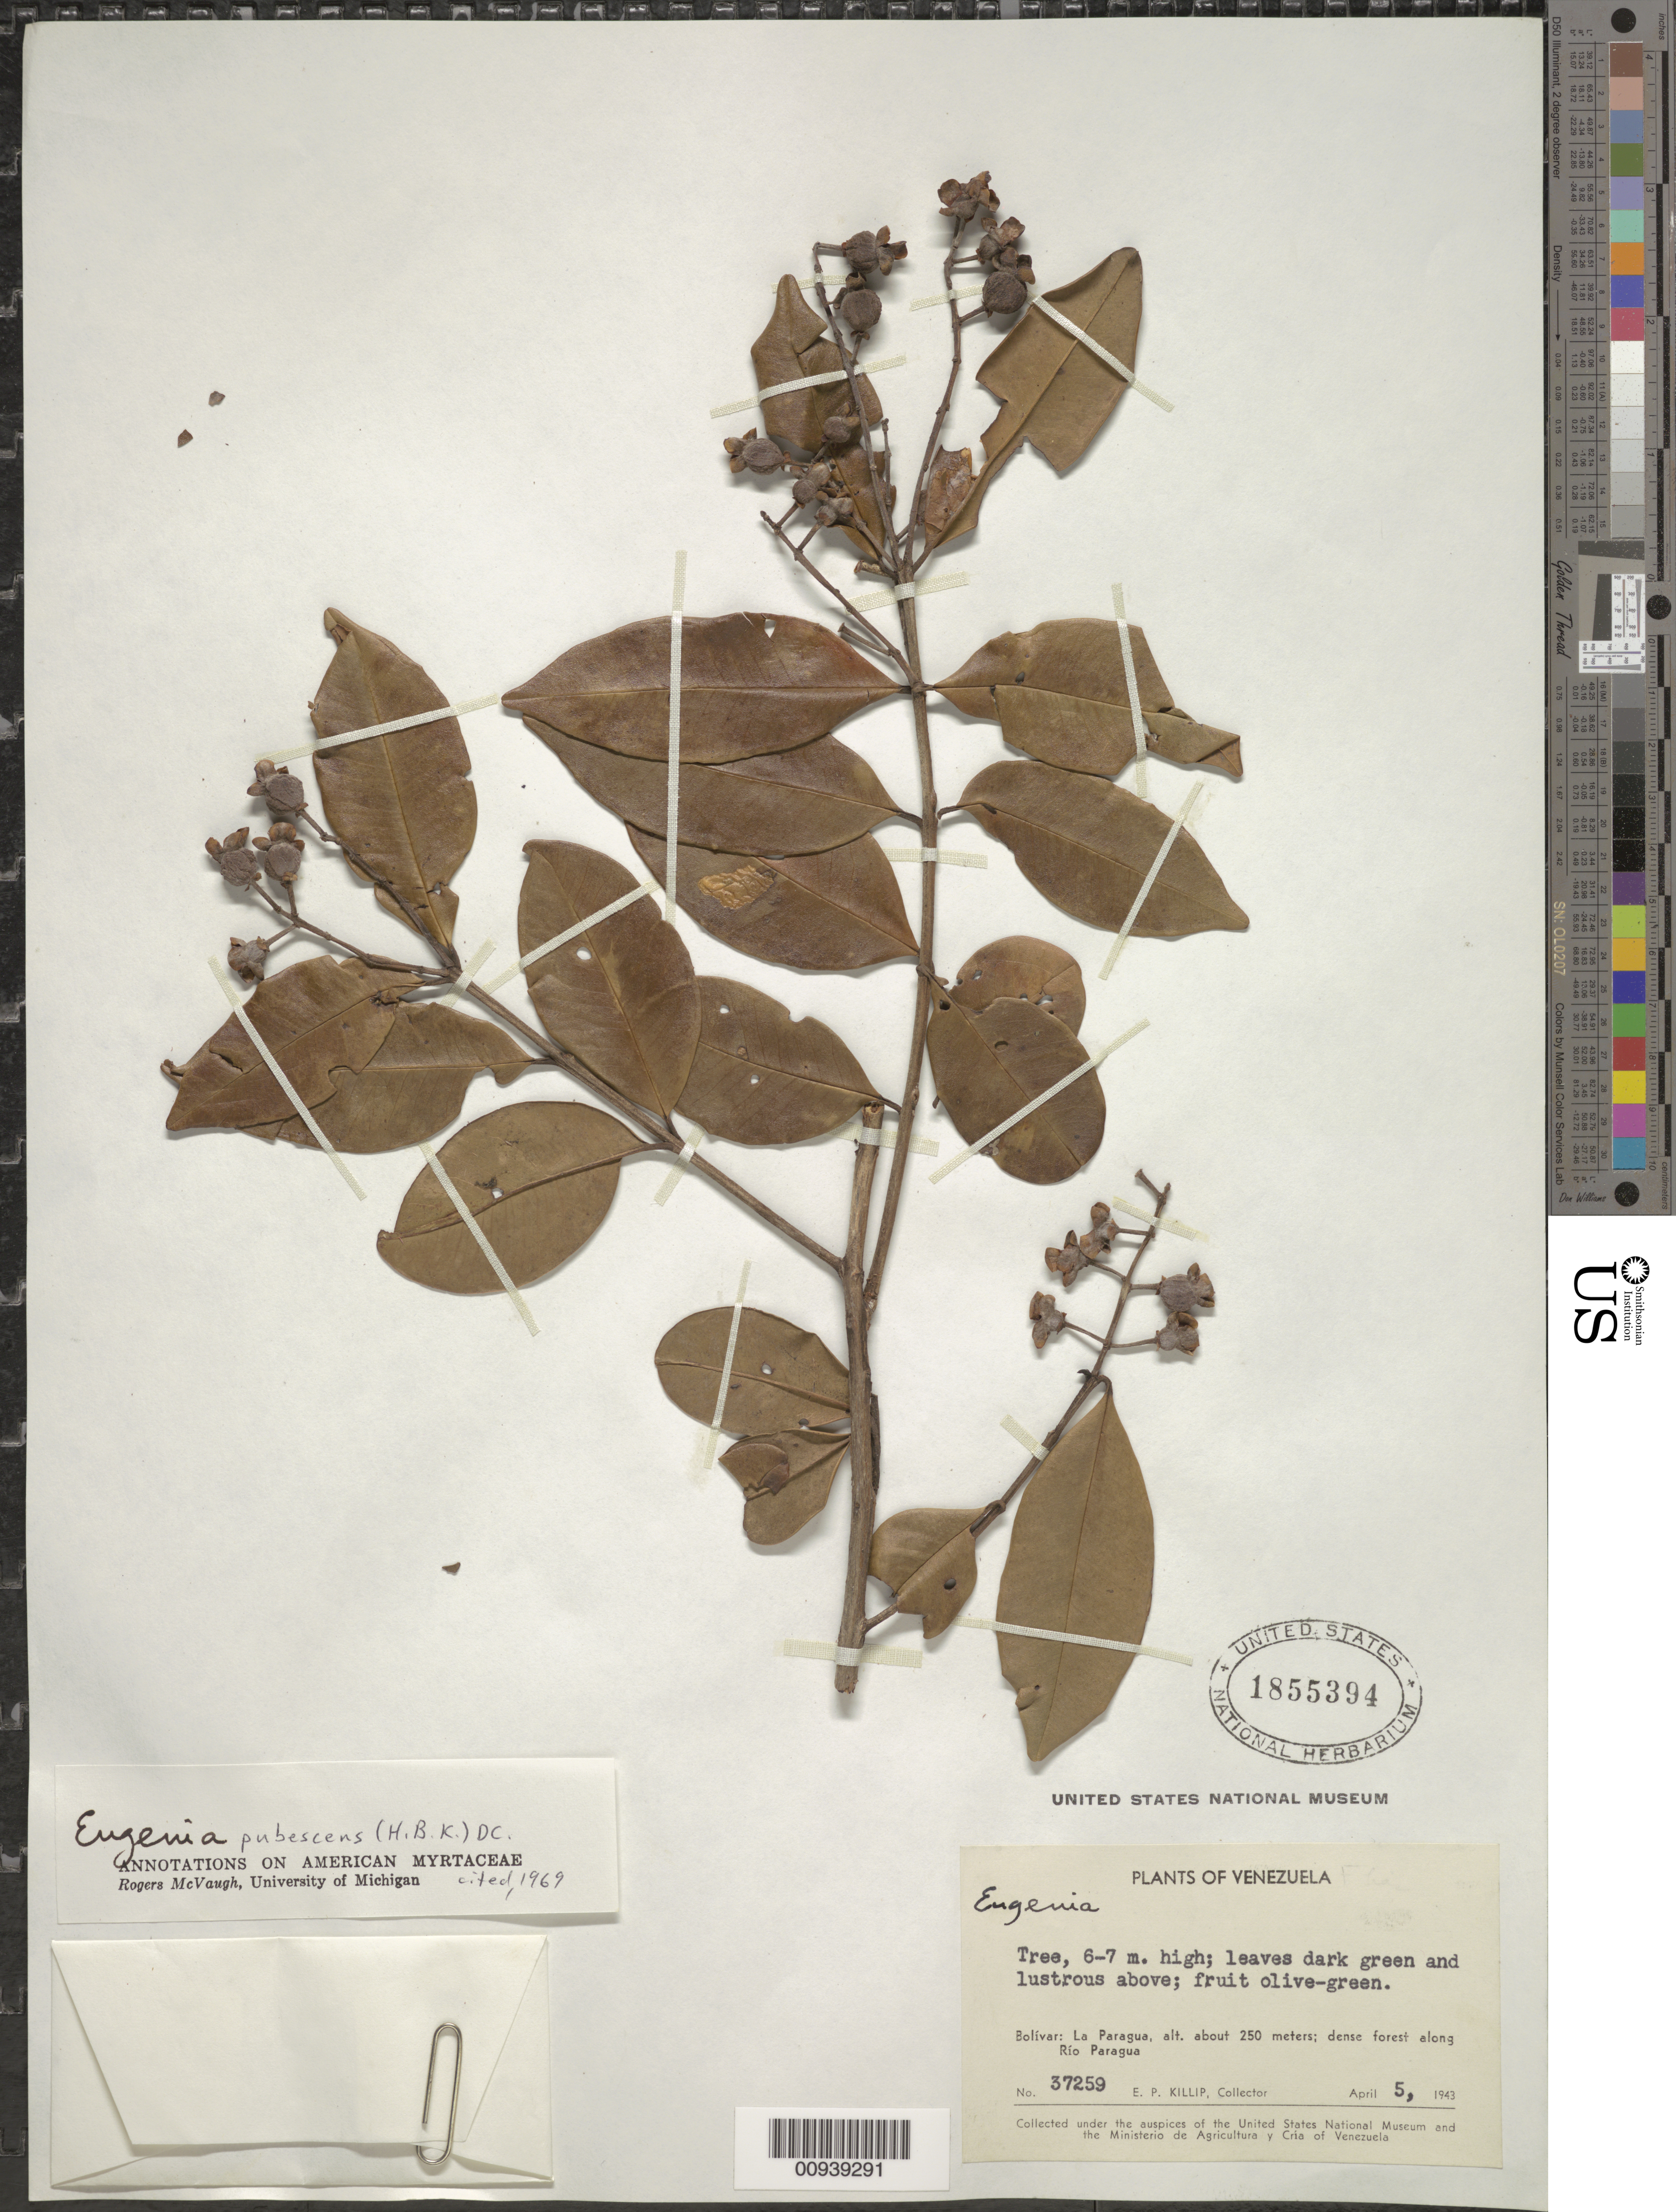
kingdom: Plantae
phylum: Tracheophyta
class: Magnoliopsida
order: Myrtales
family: Myrtaceae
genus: Eugenia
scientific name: Eugenia pubescens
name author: (Kunth) DC.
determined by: McVaugh, R.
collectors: E. P. Killip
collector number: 37259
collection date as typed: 5-Apr-43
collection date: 1943-04-05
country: Venezuela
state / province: Bolívar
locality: La Paragua, along Río Paragua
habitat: Dense forest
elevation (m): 250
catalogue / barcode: US 1855394